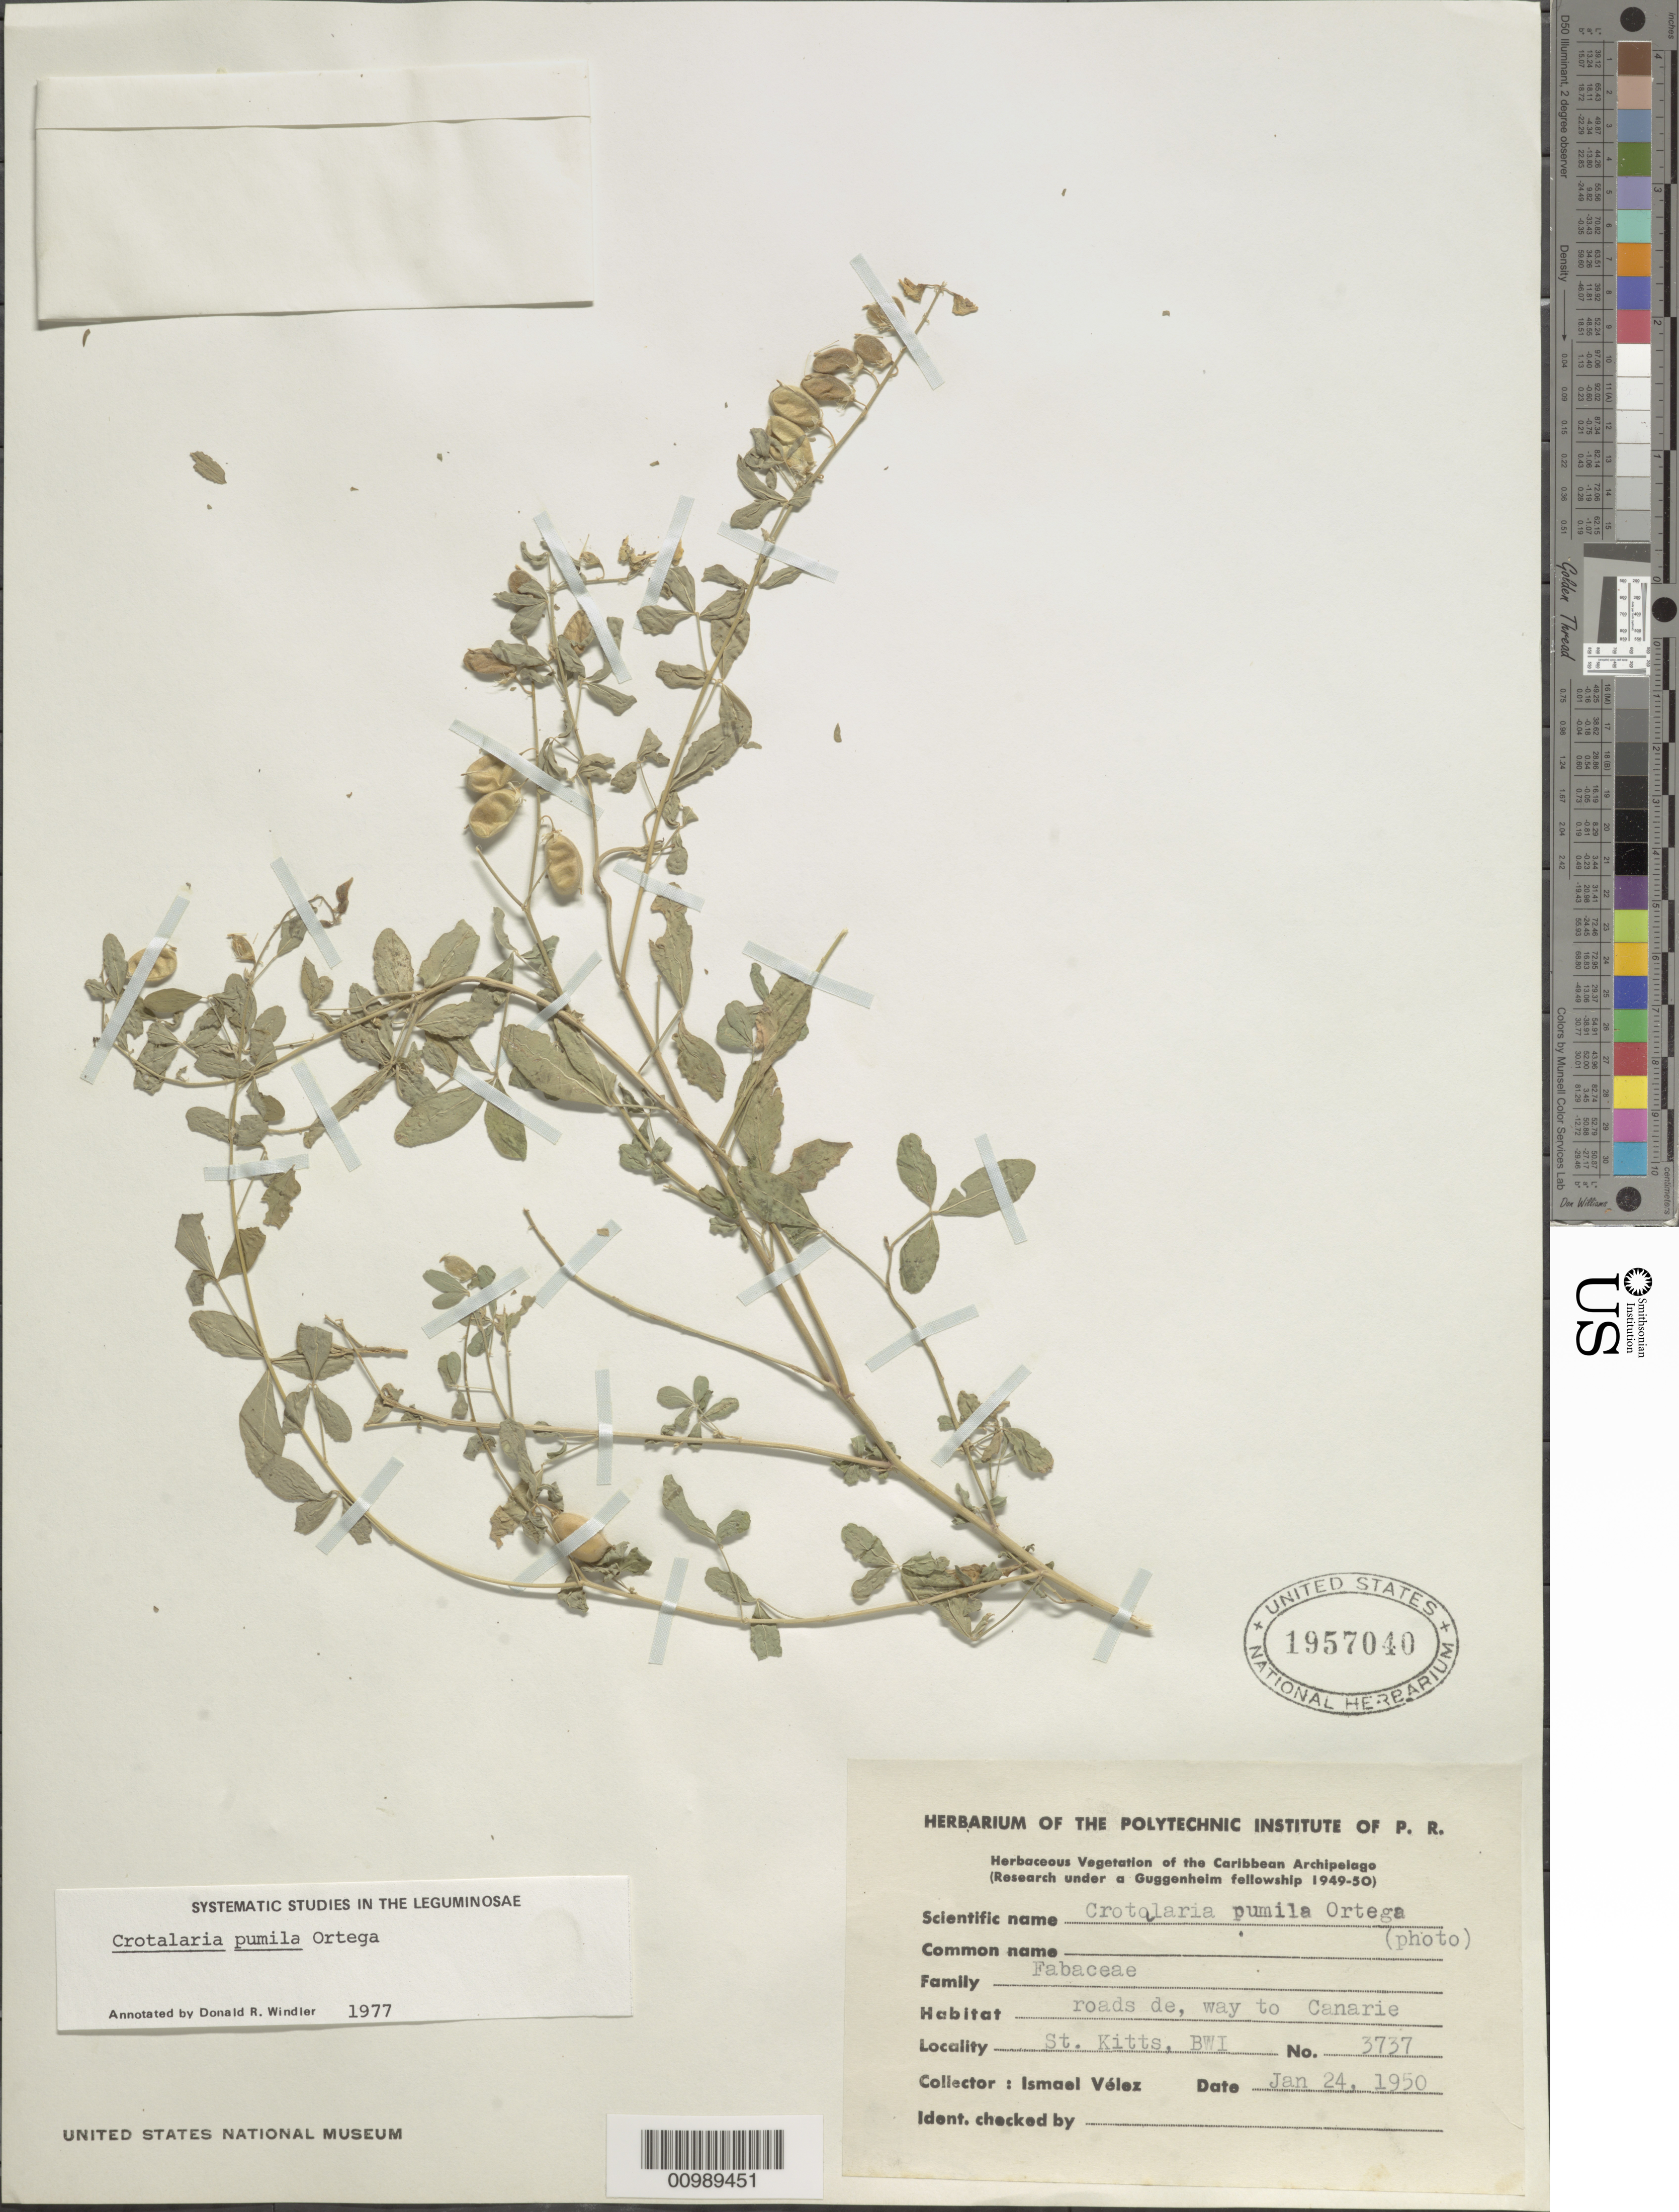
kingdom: Plantae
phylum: Tracheophyta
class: Magnoliopsida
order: Fabales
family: Fabaceae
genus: Crotalaria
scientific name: Crotalaria pumila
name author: Ortega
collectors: I. Velez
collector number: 3737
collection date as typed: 24 Jan 1950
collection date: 1950-01-24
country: St. Christopher-Nevis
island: St. Christopher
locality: Roads de, way to Canarie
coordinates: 0 N, 0 E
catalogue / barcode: US 1957040